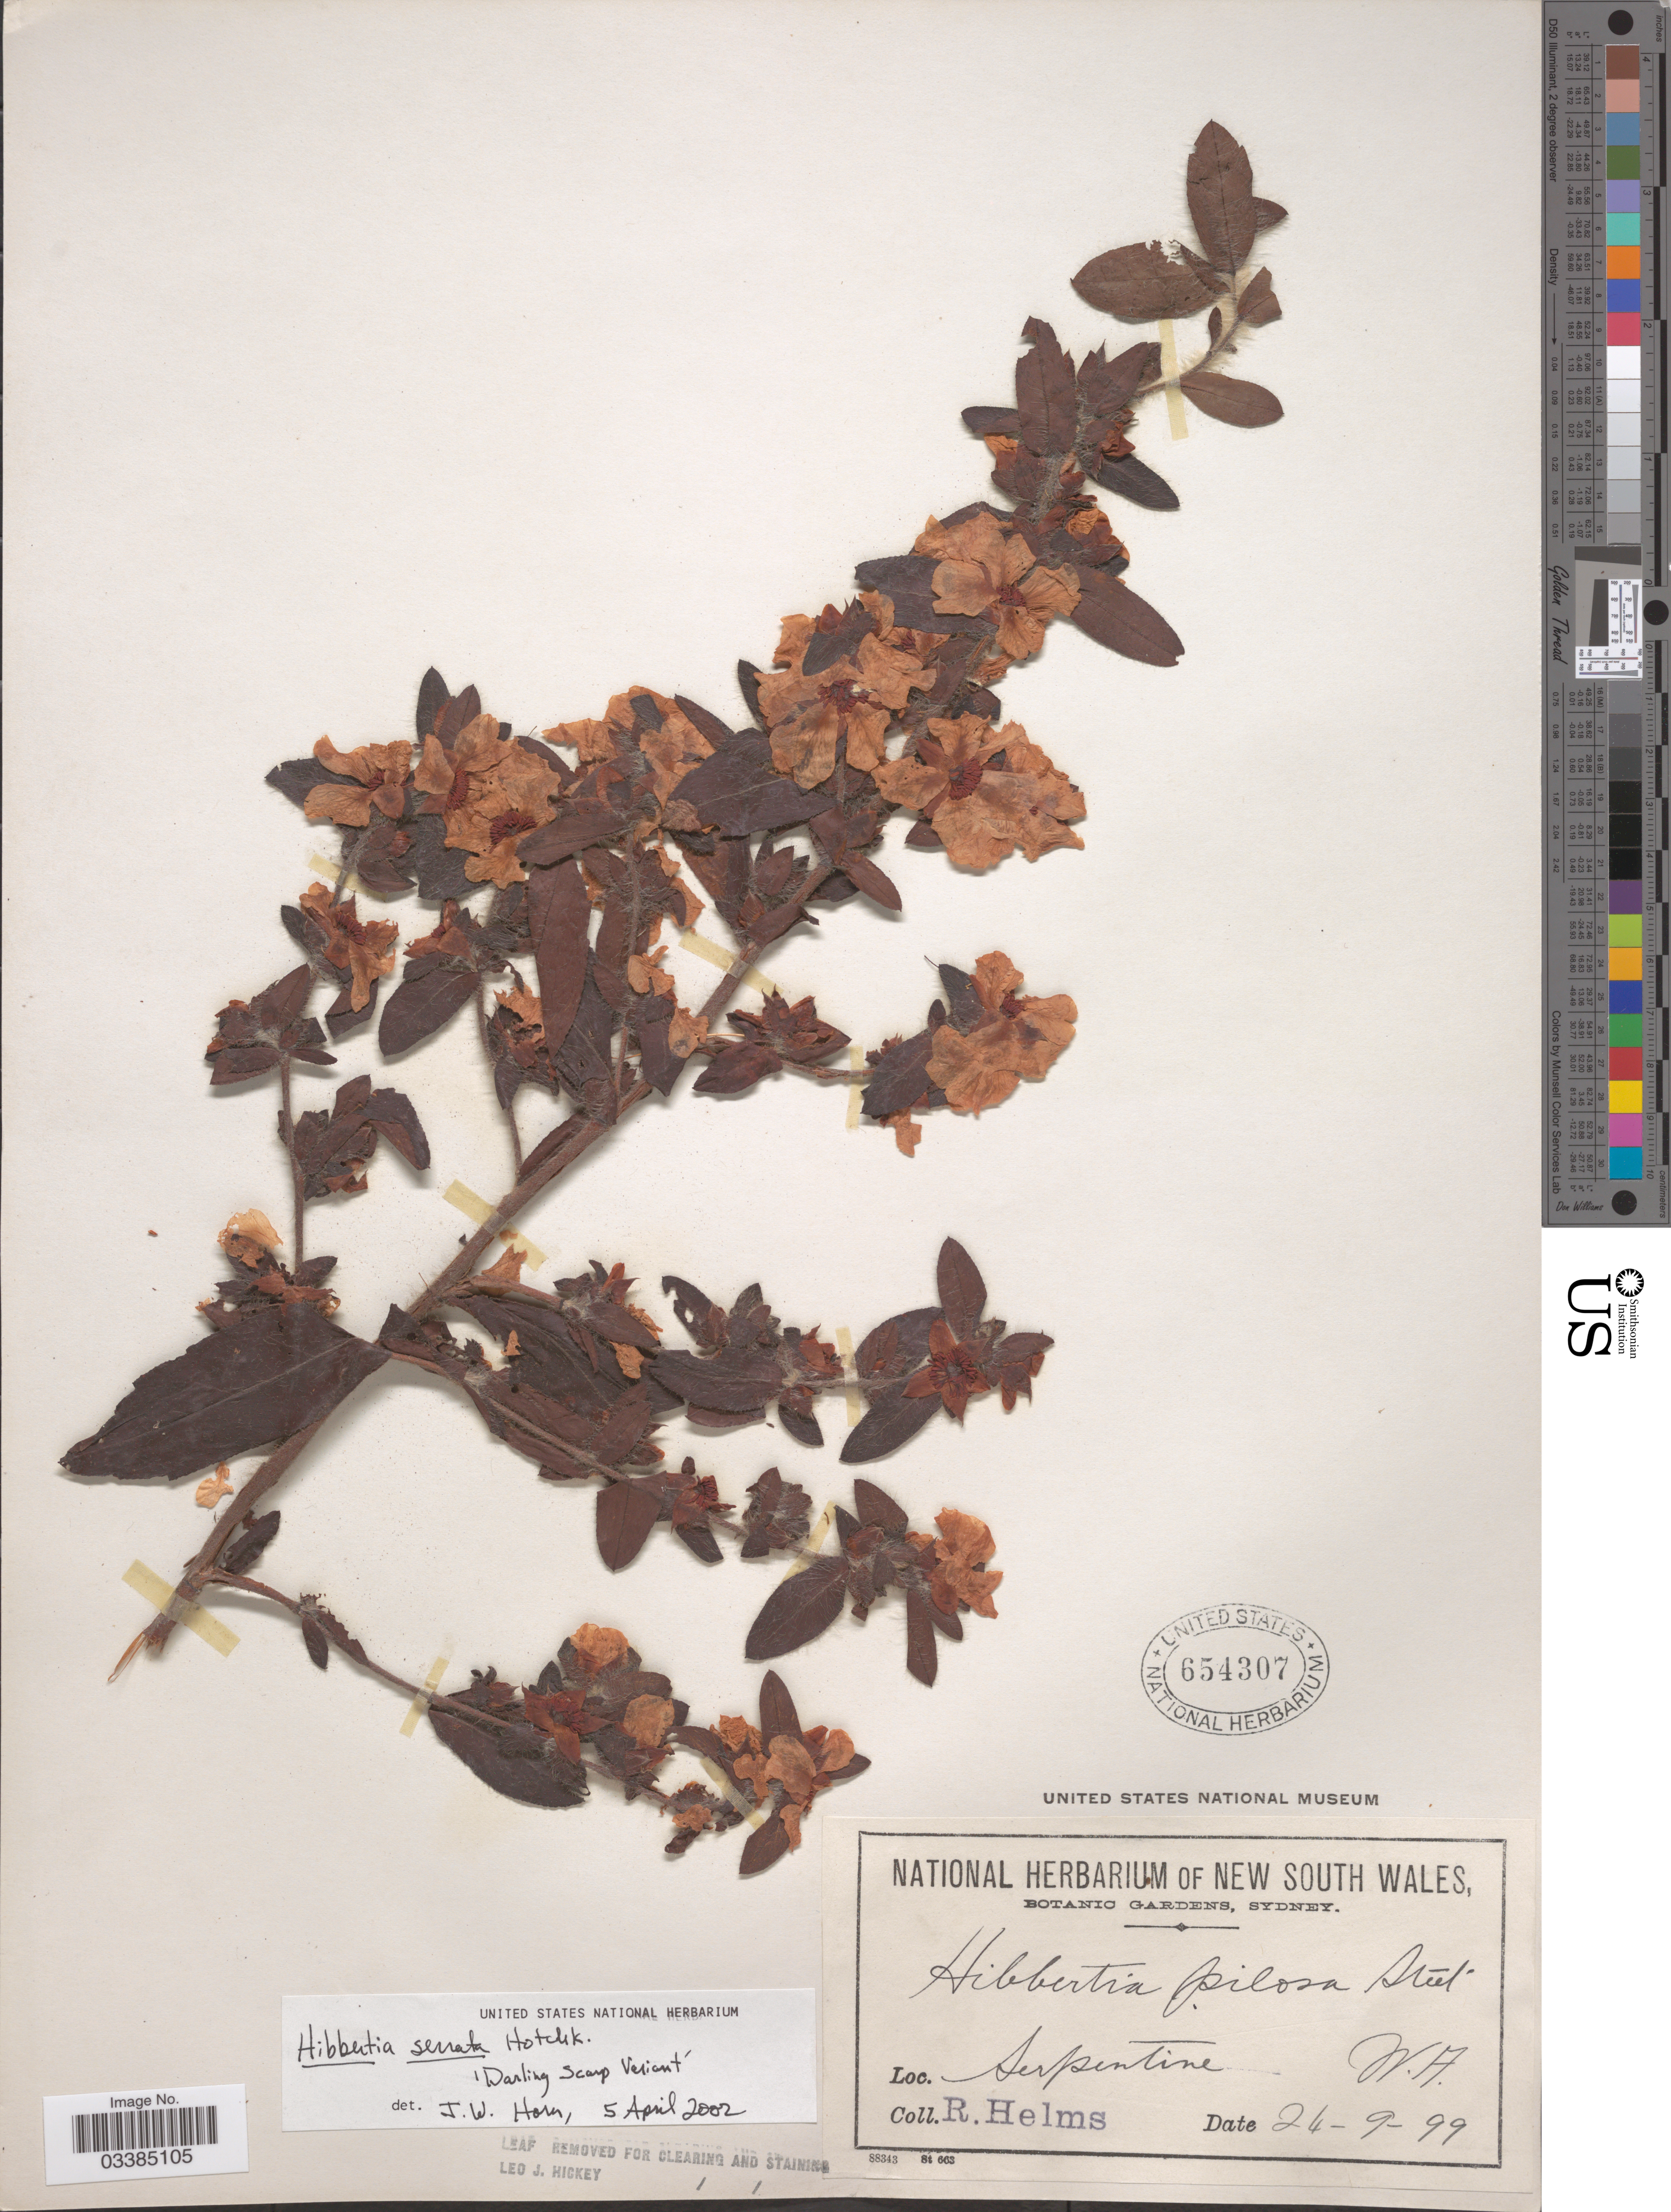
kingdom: Plantae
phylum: Tracheophyta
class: Magnoliopsida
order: Dilleniales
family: Dilleniaceae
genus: Hibbertia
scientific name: Hibbertia serrata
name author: Hotchkiss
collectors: R. Helms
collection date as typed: Transcribed d/m/y: 24/9/99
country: Australia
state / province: Western Australia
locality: Serpentine. W. A.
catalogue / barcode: US 654307